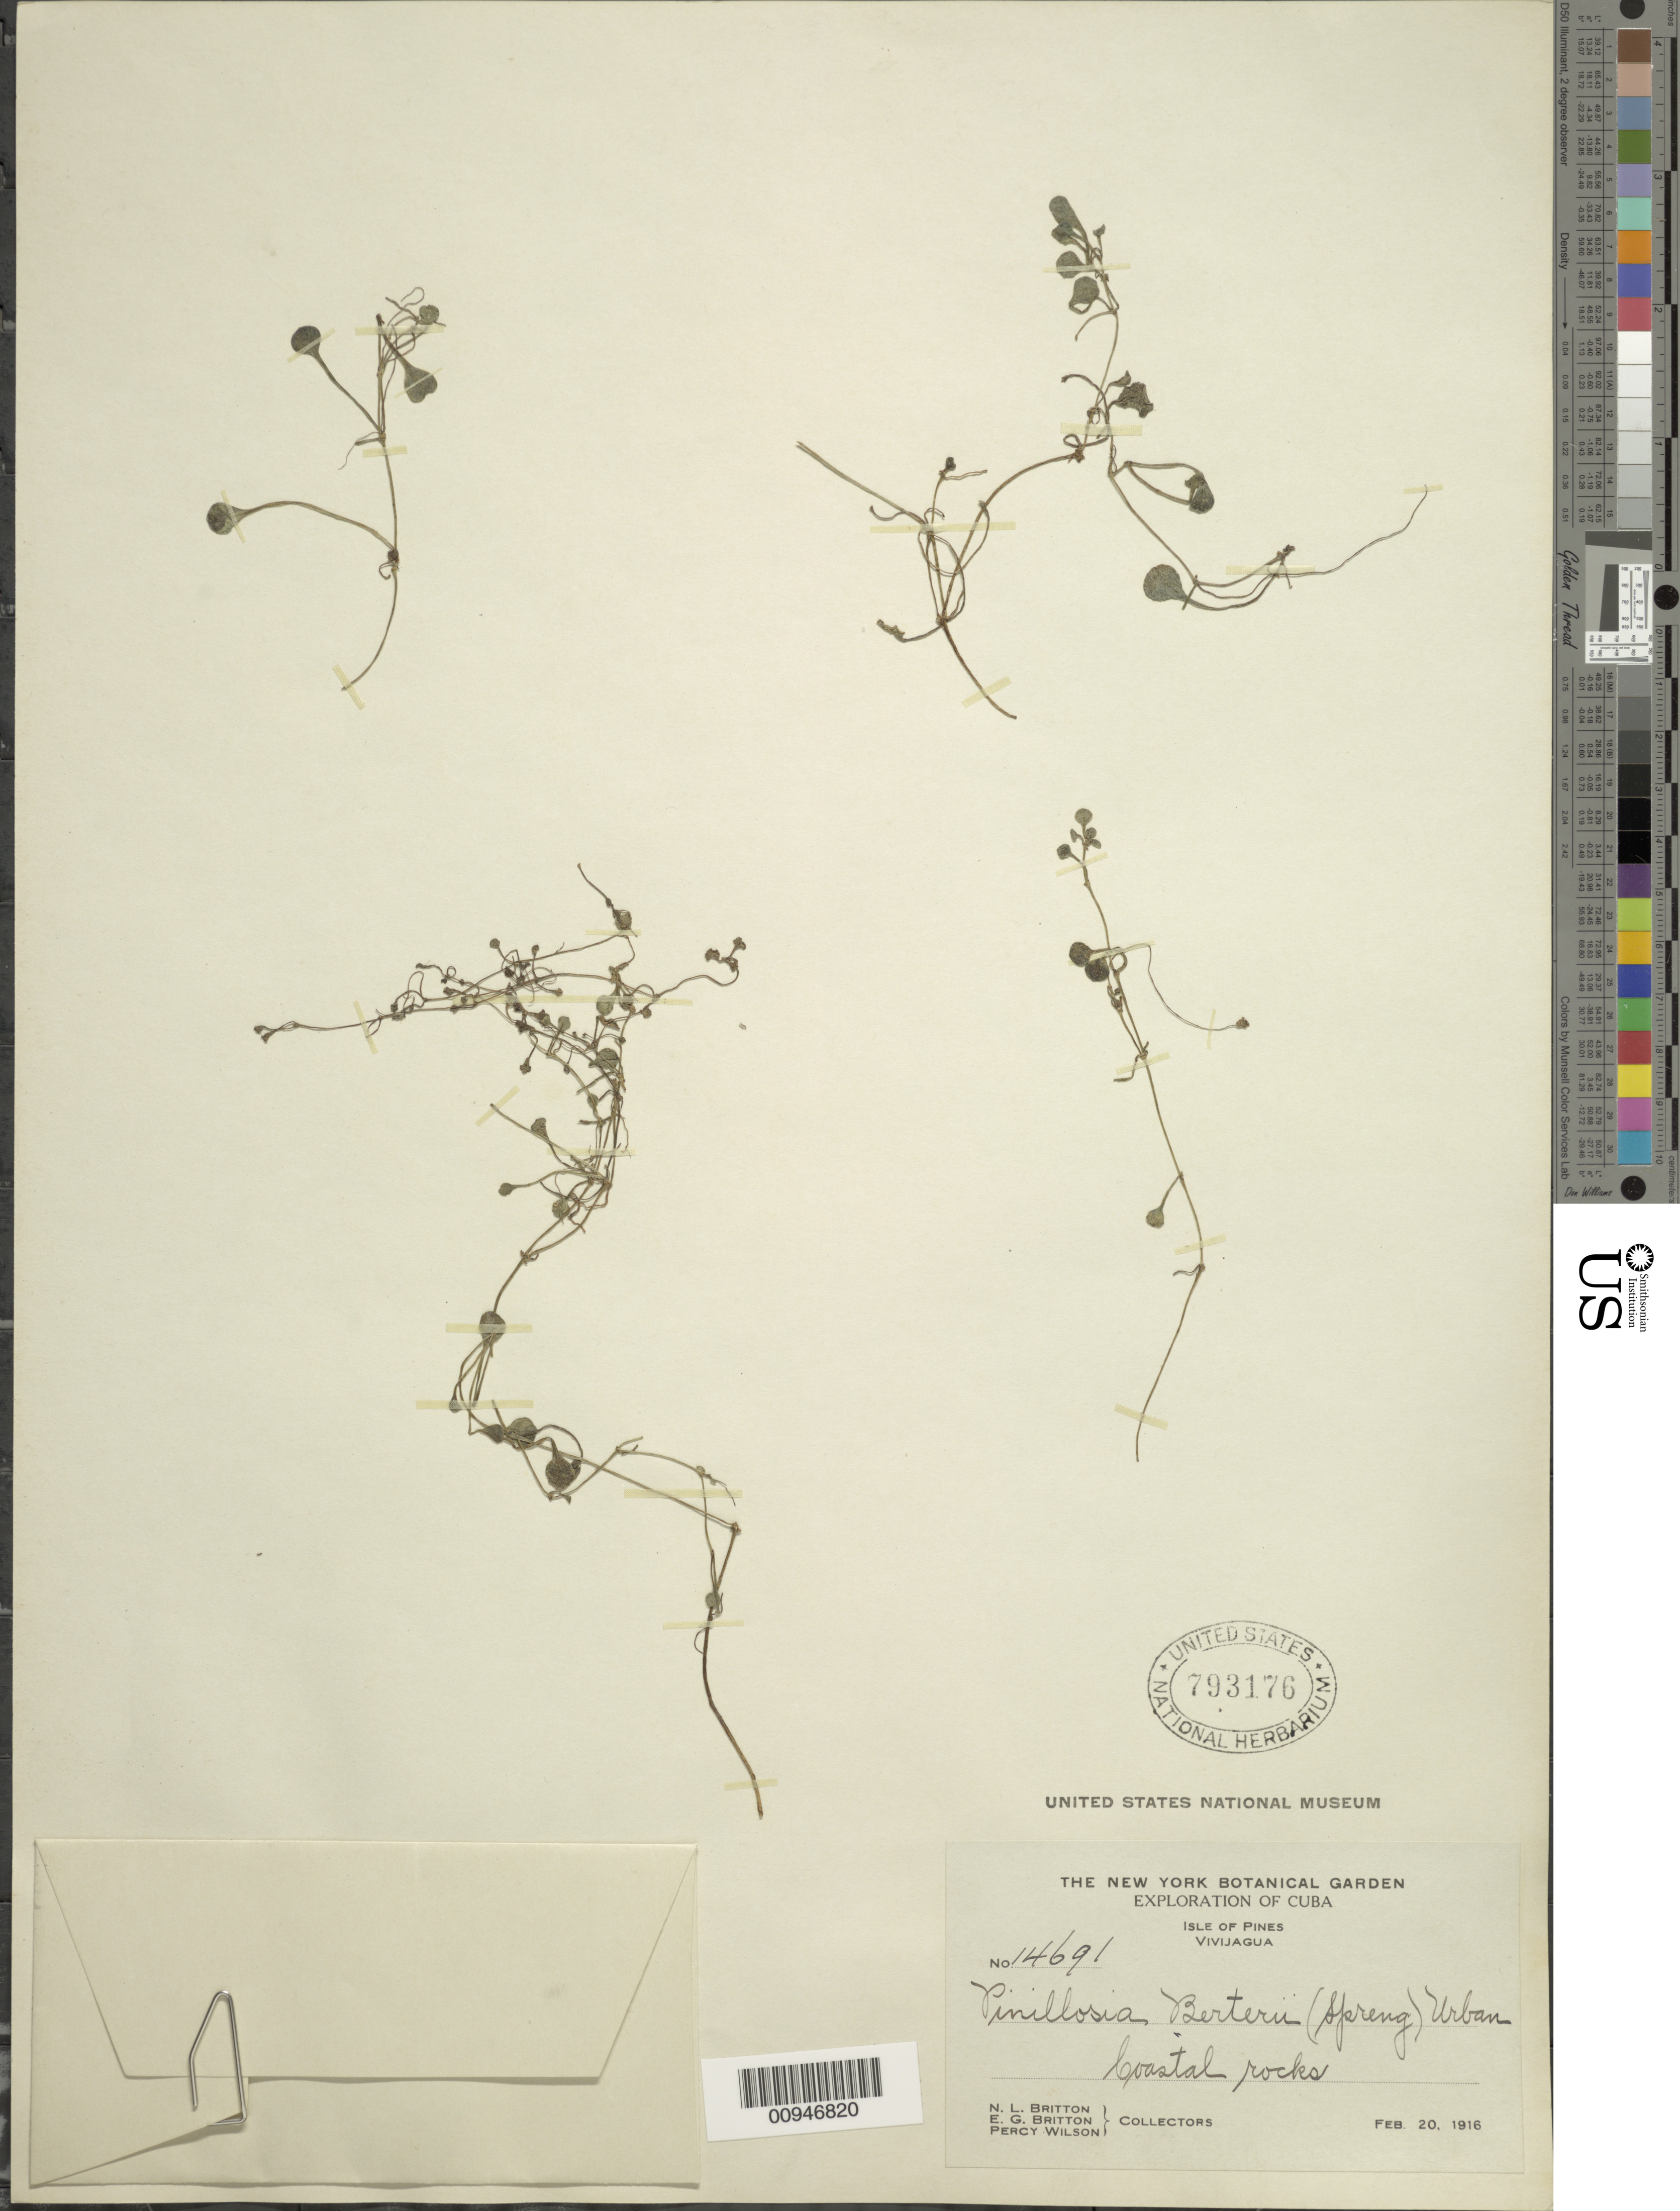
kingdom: Plantae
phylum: Tracheophyta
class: Magnoliopsida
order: Asterales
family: Asteraceae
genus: Pinillosia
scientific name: Pinillosia berteri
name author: (Spreng.) Urb.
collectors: N. Britton, E. G. Britton & P. Wilson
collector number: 14691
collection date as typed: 20 Feb 1916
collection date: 1916-02-20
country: Cuba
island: Isla de la Juventud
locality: Vivijagua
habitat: Coastal rocks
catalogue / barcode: US 793176